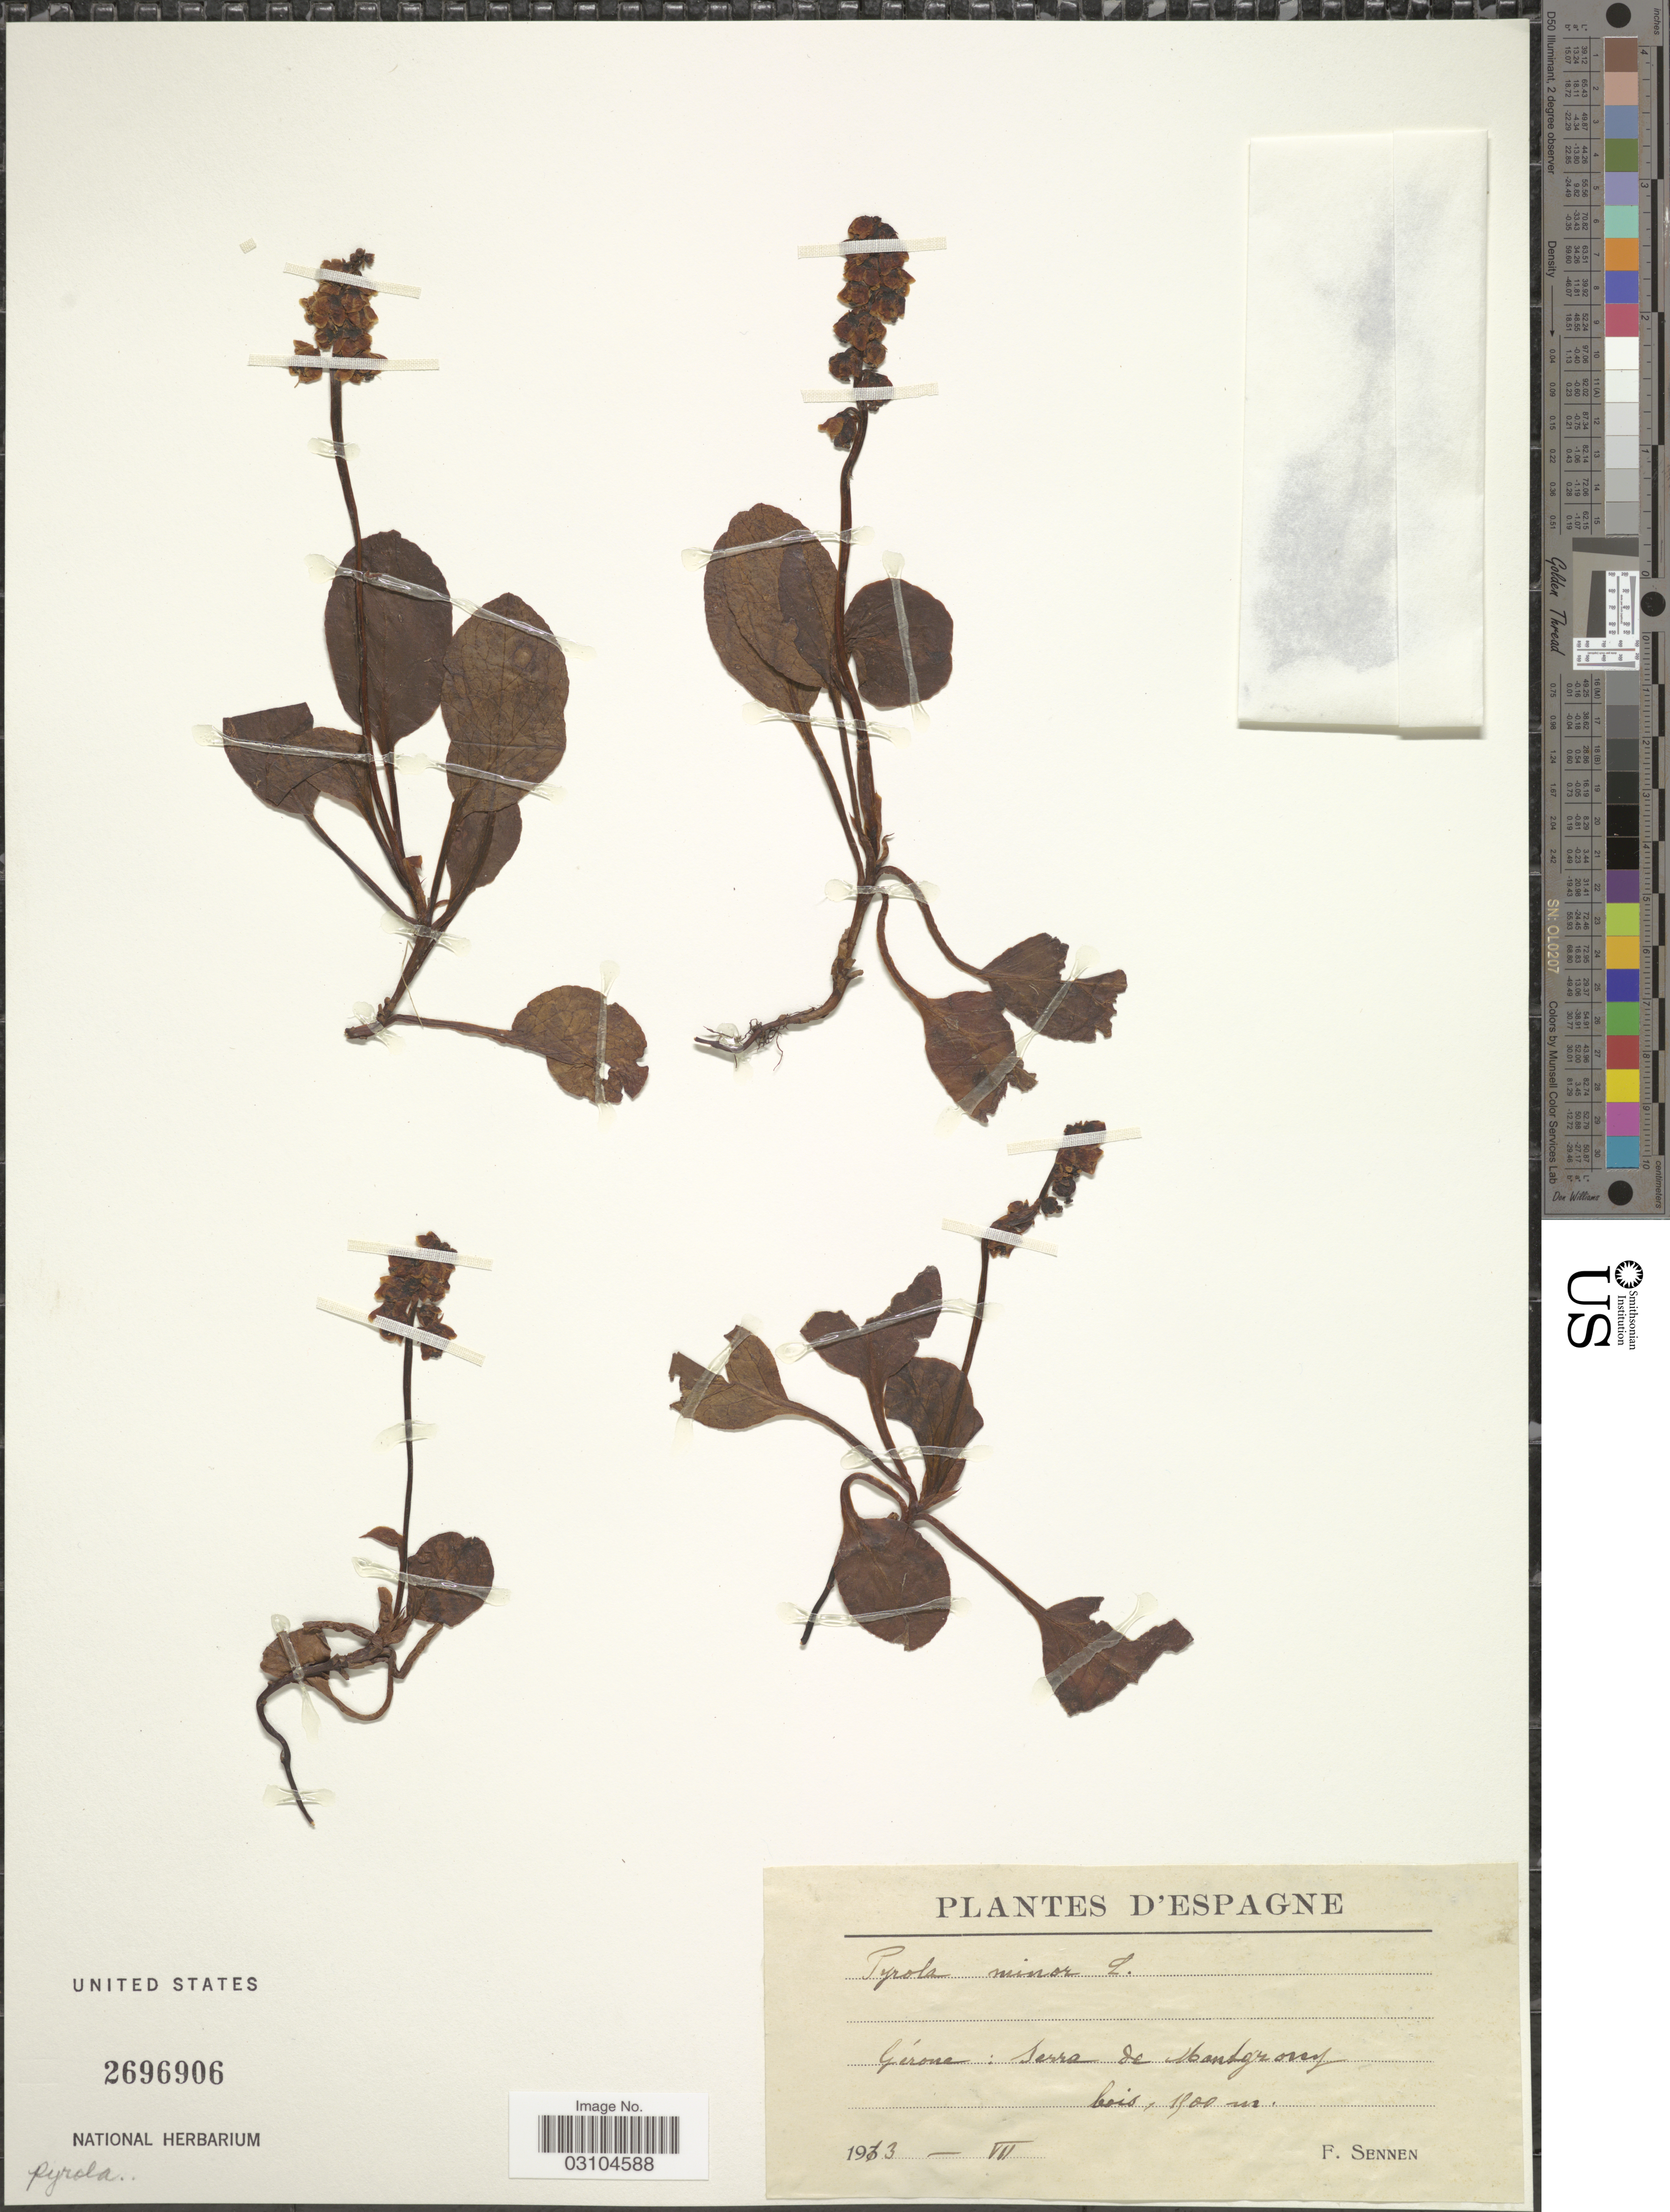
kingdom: Plantae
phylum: Tracheophyta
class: Magnoliopsida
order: Ericales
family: Ericaceae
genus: Pyrola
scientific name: Pyrola minor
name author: L.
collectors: E. Sennen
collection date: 1913-07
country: Spain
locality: Espagne. Gérone: Serra de Montgrony.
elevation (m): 1900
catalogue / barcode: US 2696906